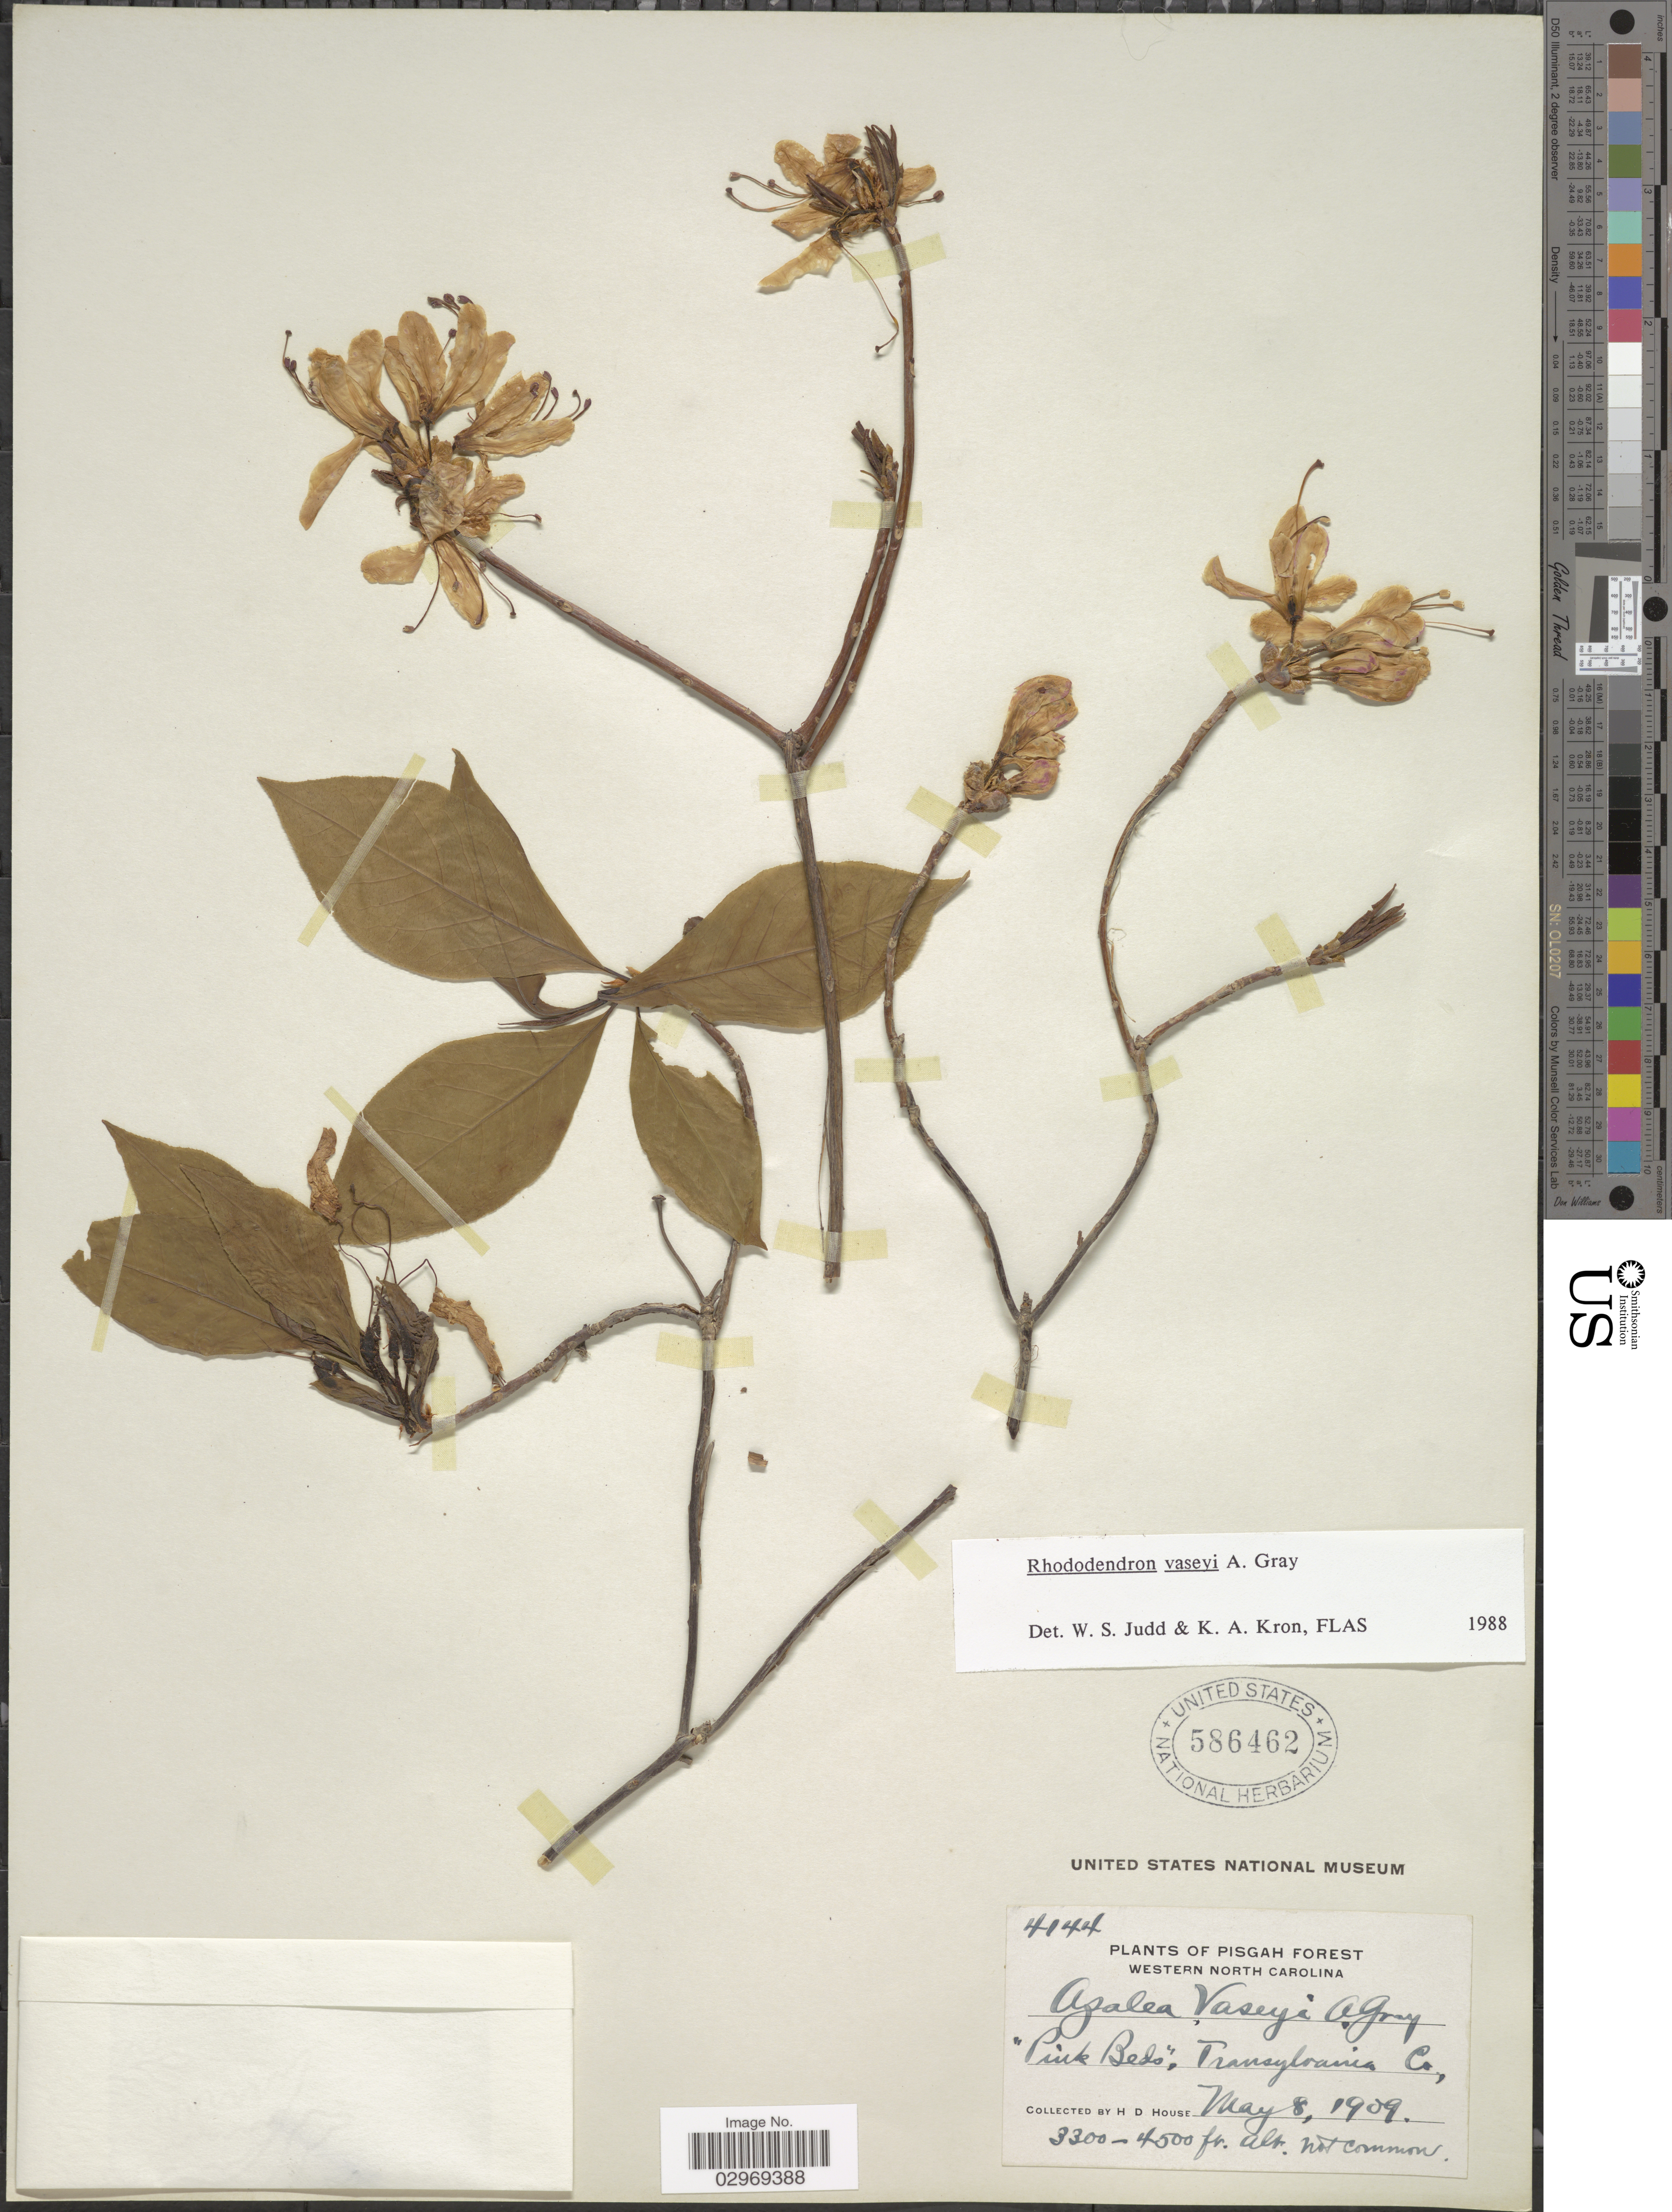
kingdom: Plantae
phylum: Tracheophyta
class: Magnoliopsida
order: Ericales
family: Ericaceae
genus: Rhododendron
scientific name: Rhododendron vaseyi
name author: A. Gray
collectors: H. D. House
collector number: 4144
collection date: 1909-05-08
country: United States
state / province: North Carolina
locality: Pisgah Forest, Western North Carolina. "Pink Beds", Transylvania Co.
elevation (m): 1006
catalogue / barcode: US 586462